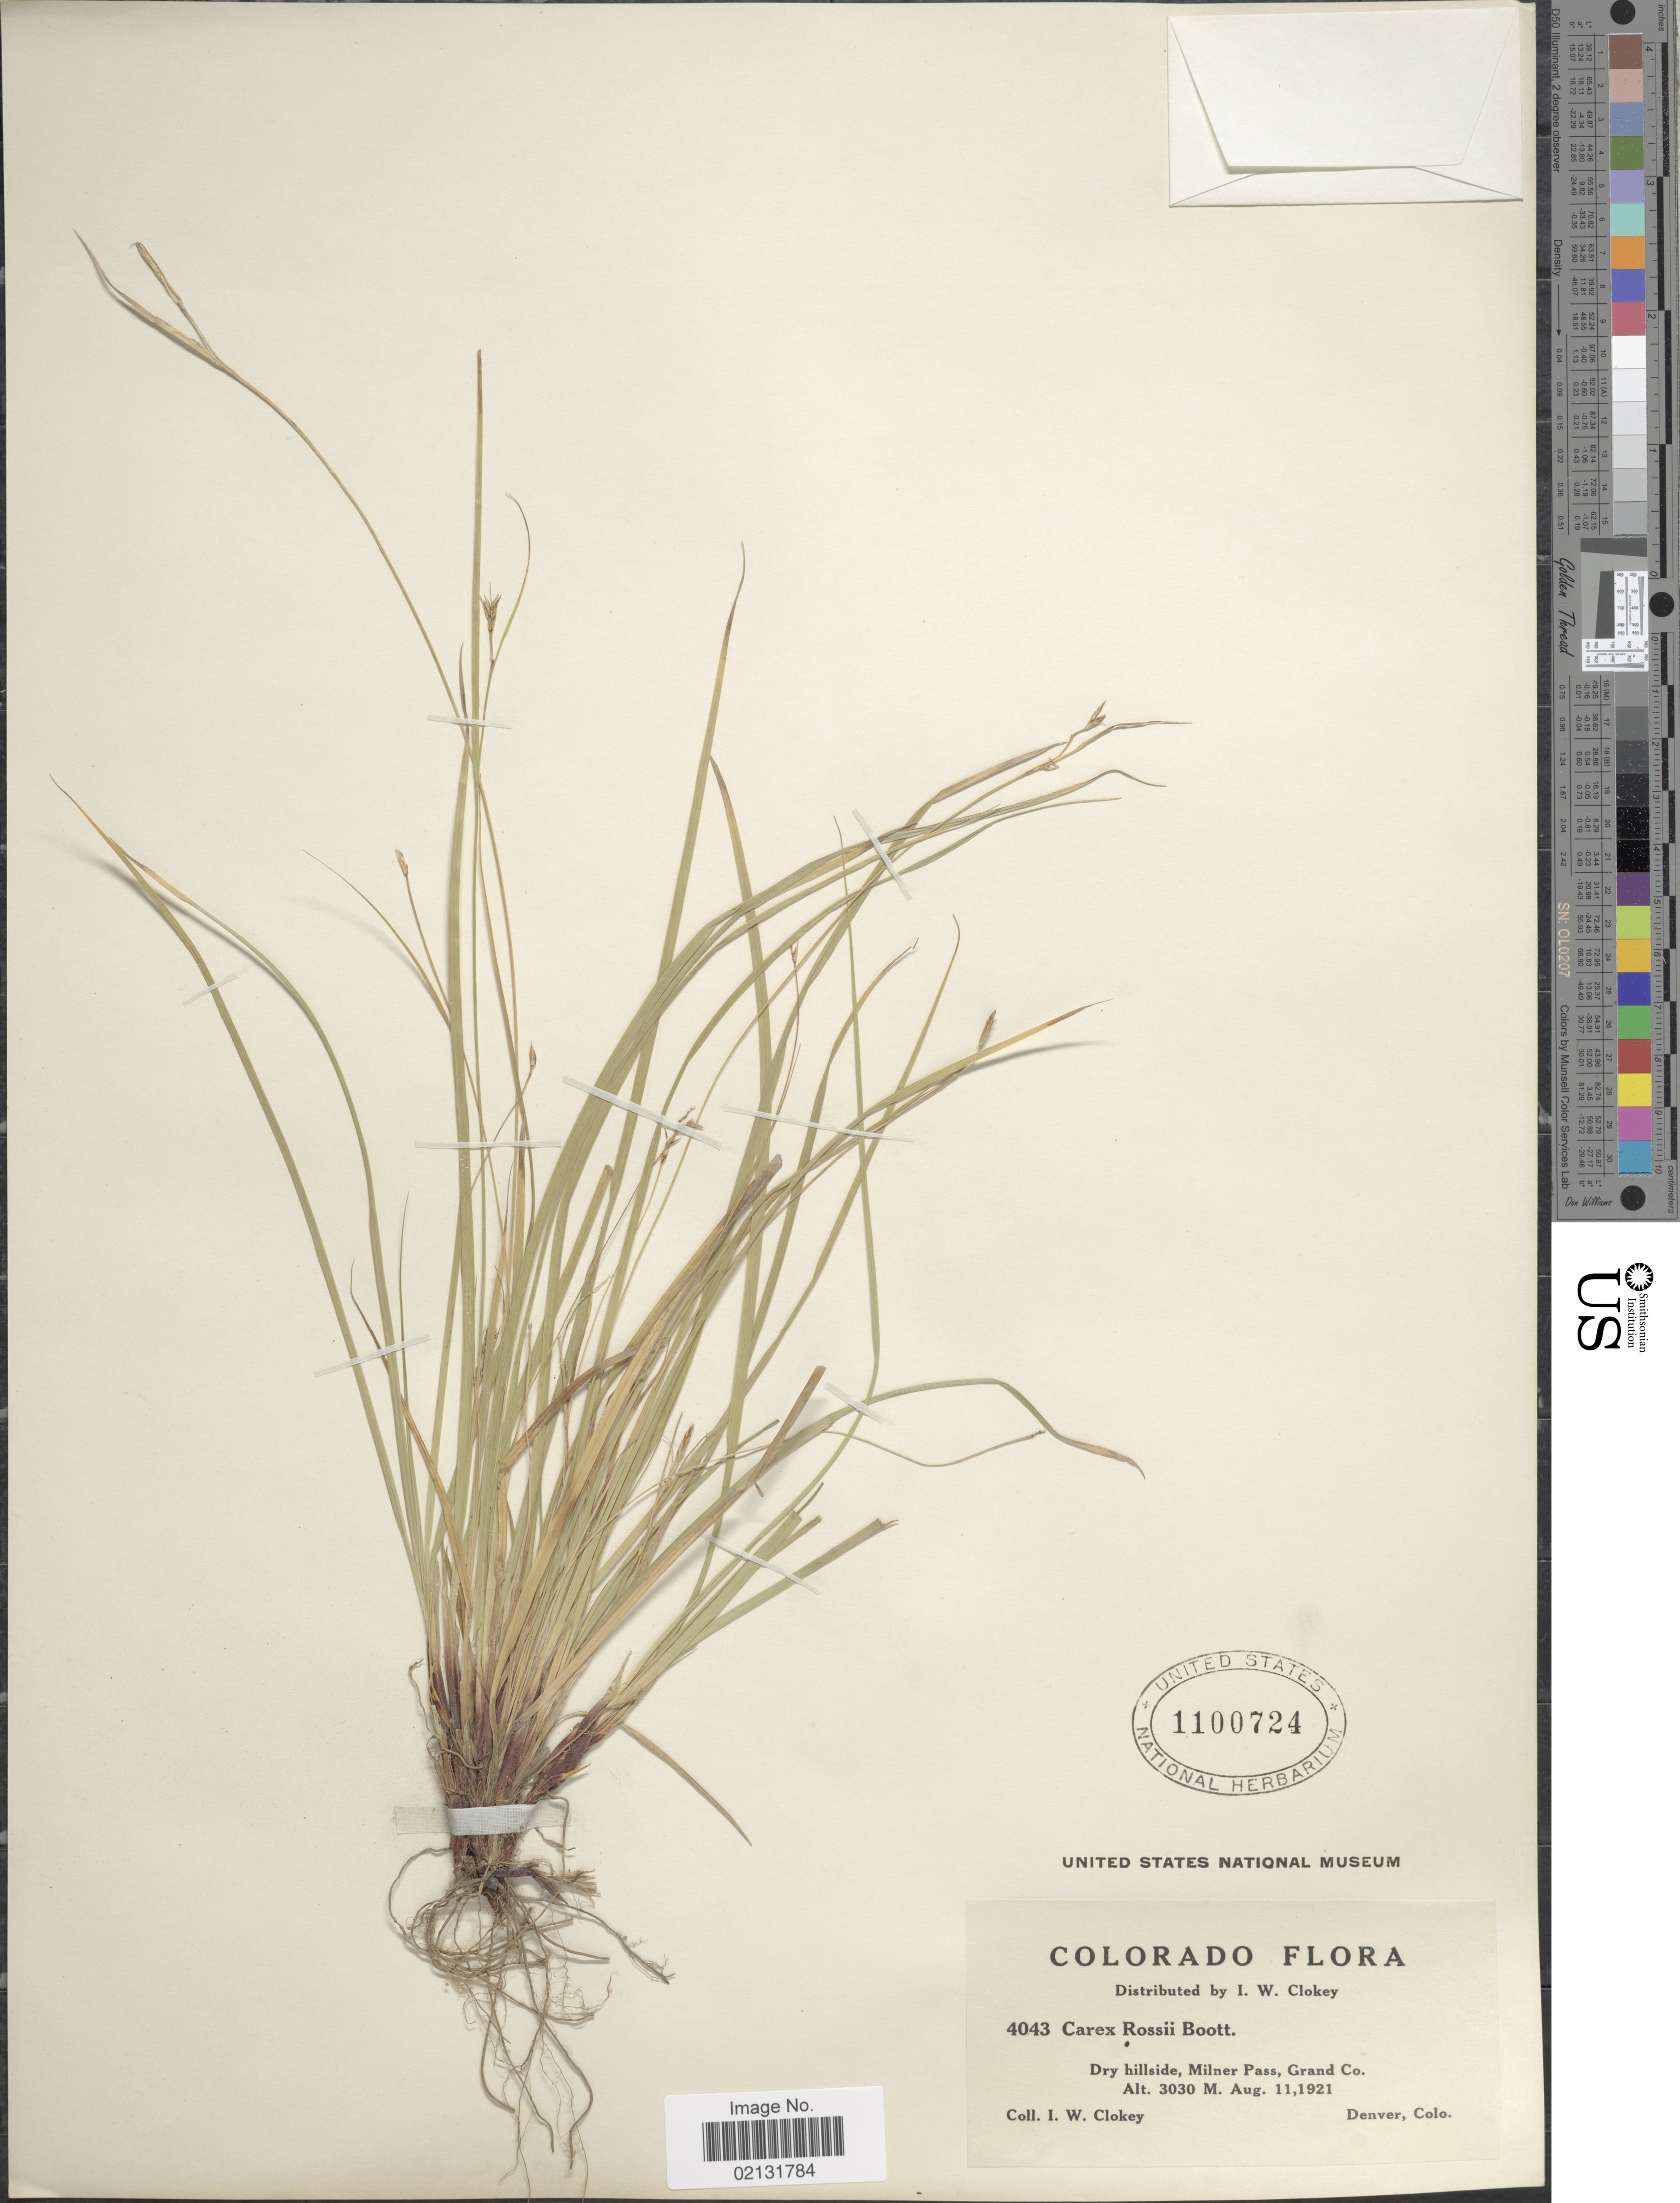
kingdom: Plantae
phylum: Tracheophyta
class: Liliopsida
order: Poales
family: Cyperaceae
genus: Carex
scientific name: Carex rossii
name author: Boott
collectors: I. W. Clokey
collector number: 4043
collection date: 1921-08-11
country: United States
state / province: Colorado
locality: Dry hillside, Milner Pass, Grand Co.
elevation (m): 3030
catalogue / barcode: US 1100724